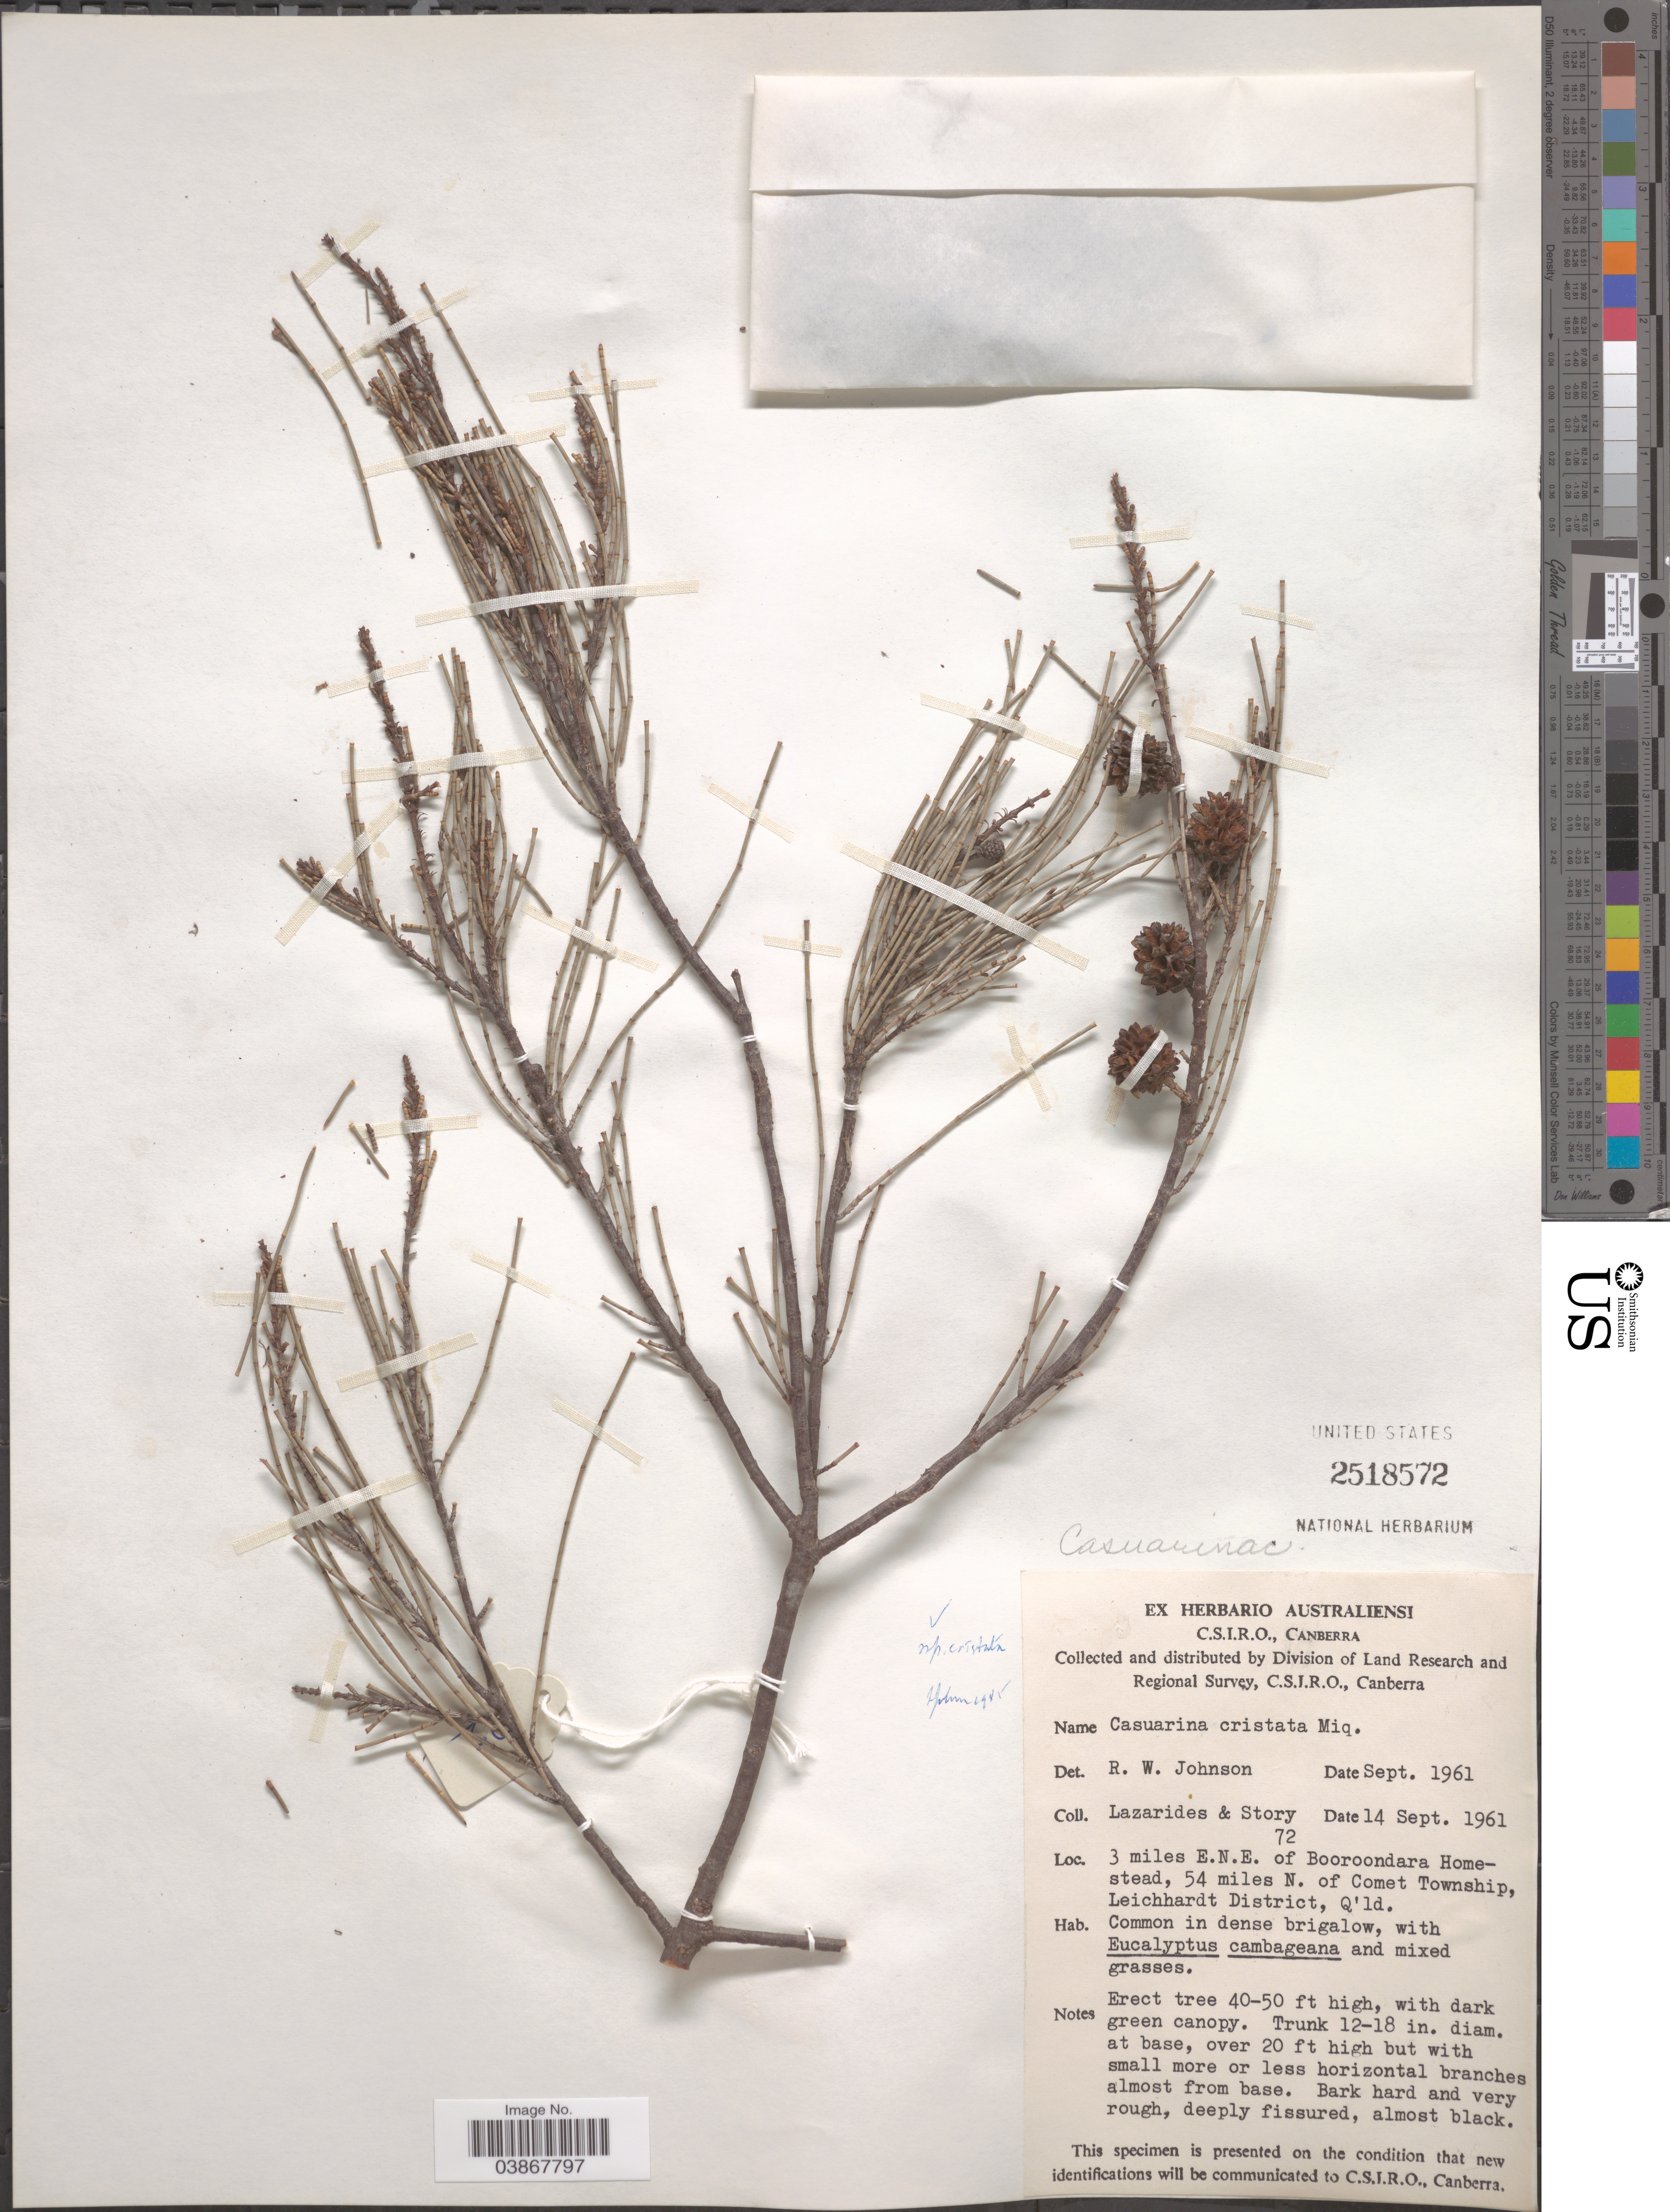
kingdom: Plantae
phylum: Tracheophyta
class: Magnoliopsida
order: Fagales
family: Casuarinaceae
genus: Casuarina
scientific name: Casuarina cristata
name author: Miq.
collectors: M. Lazarides & -. Story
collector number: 72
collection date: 1961-09-14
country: Australia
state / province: Queensland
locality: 3 miles E.N.E. of Booroondara Homestead, 54 miles N. of Comet Township, Leichhardt District.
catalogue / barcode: US 2518572